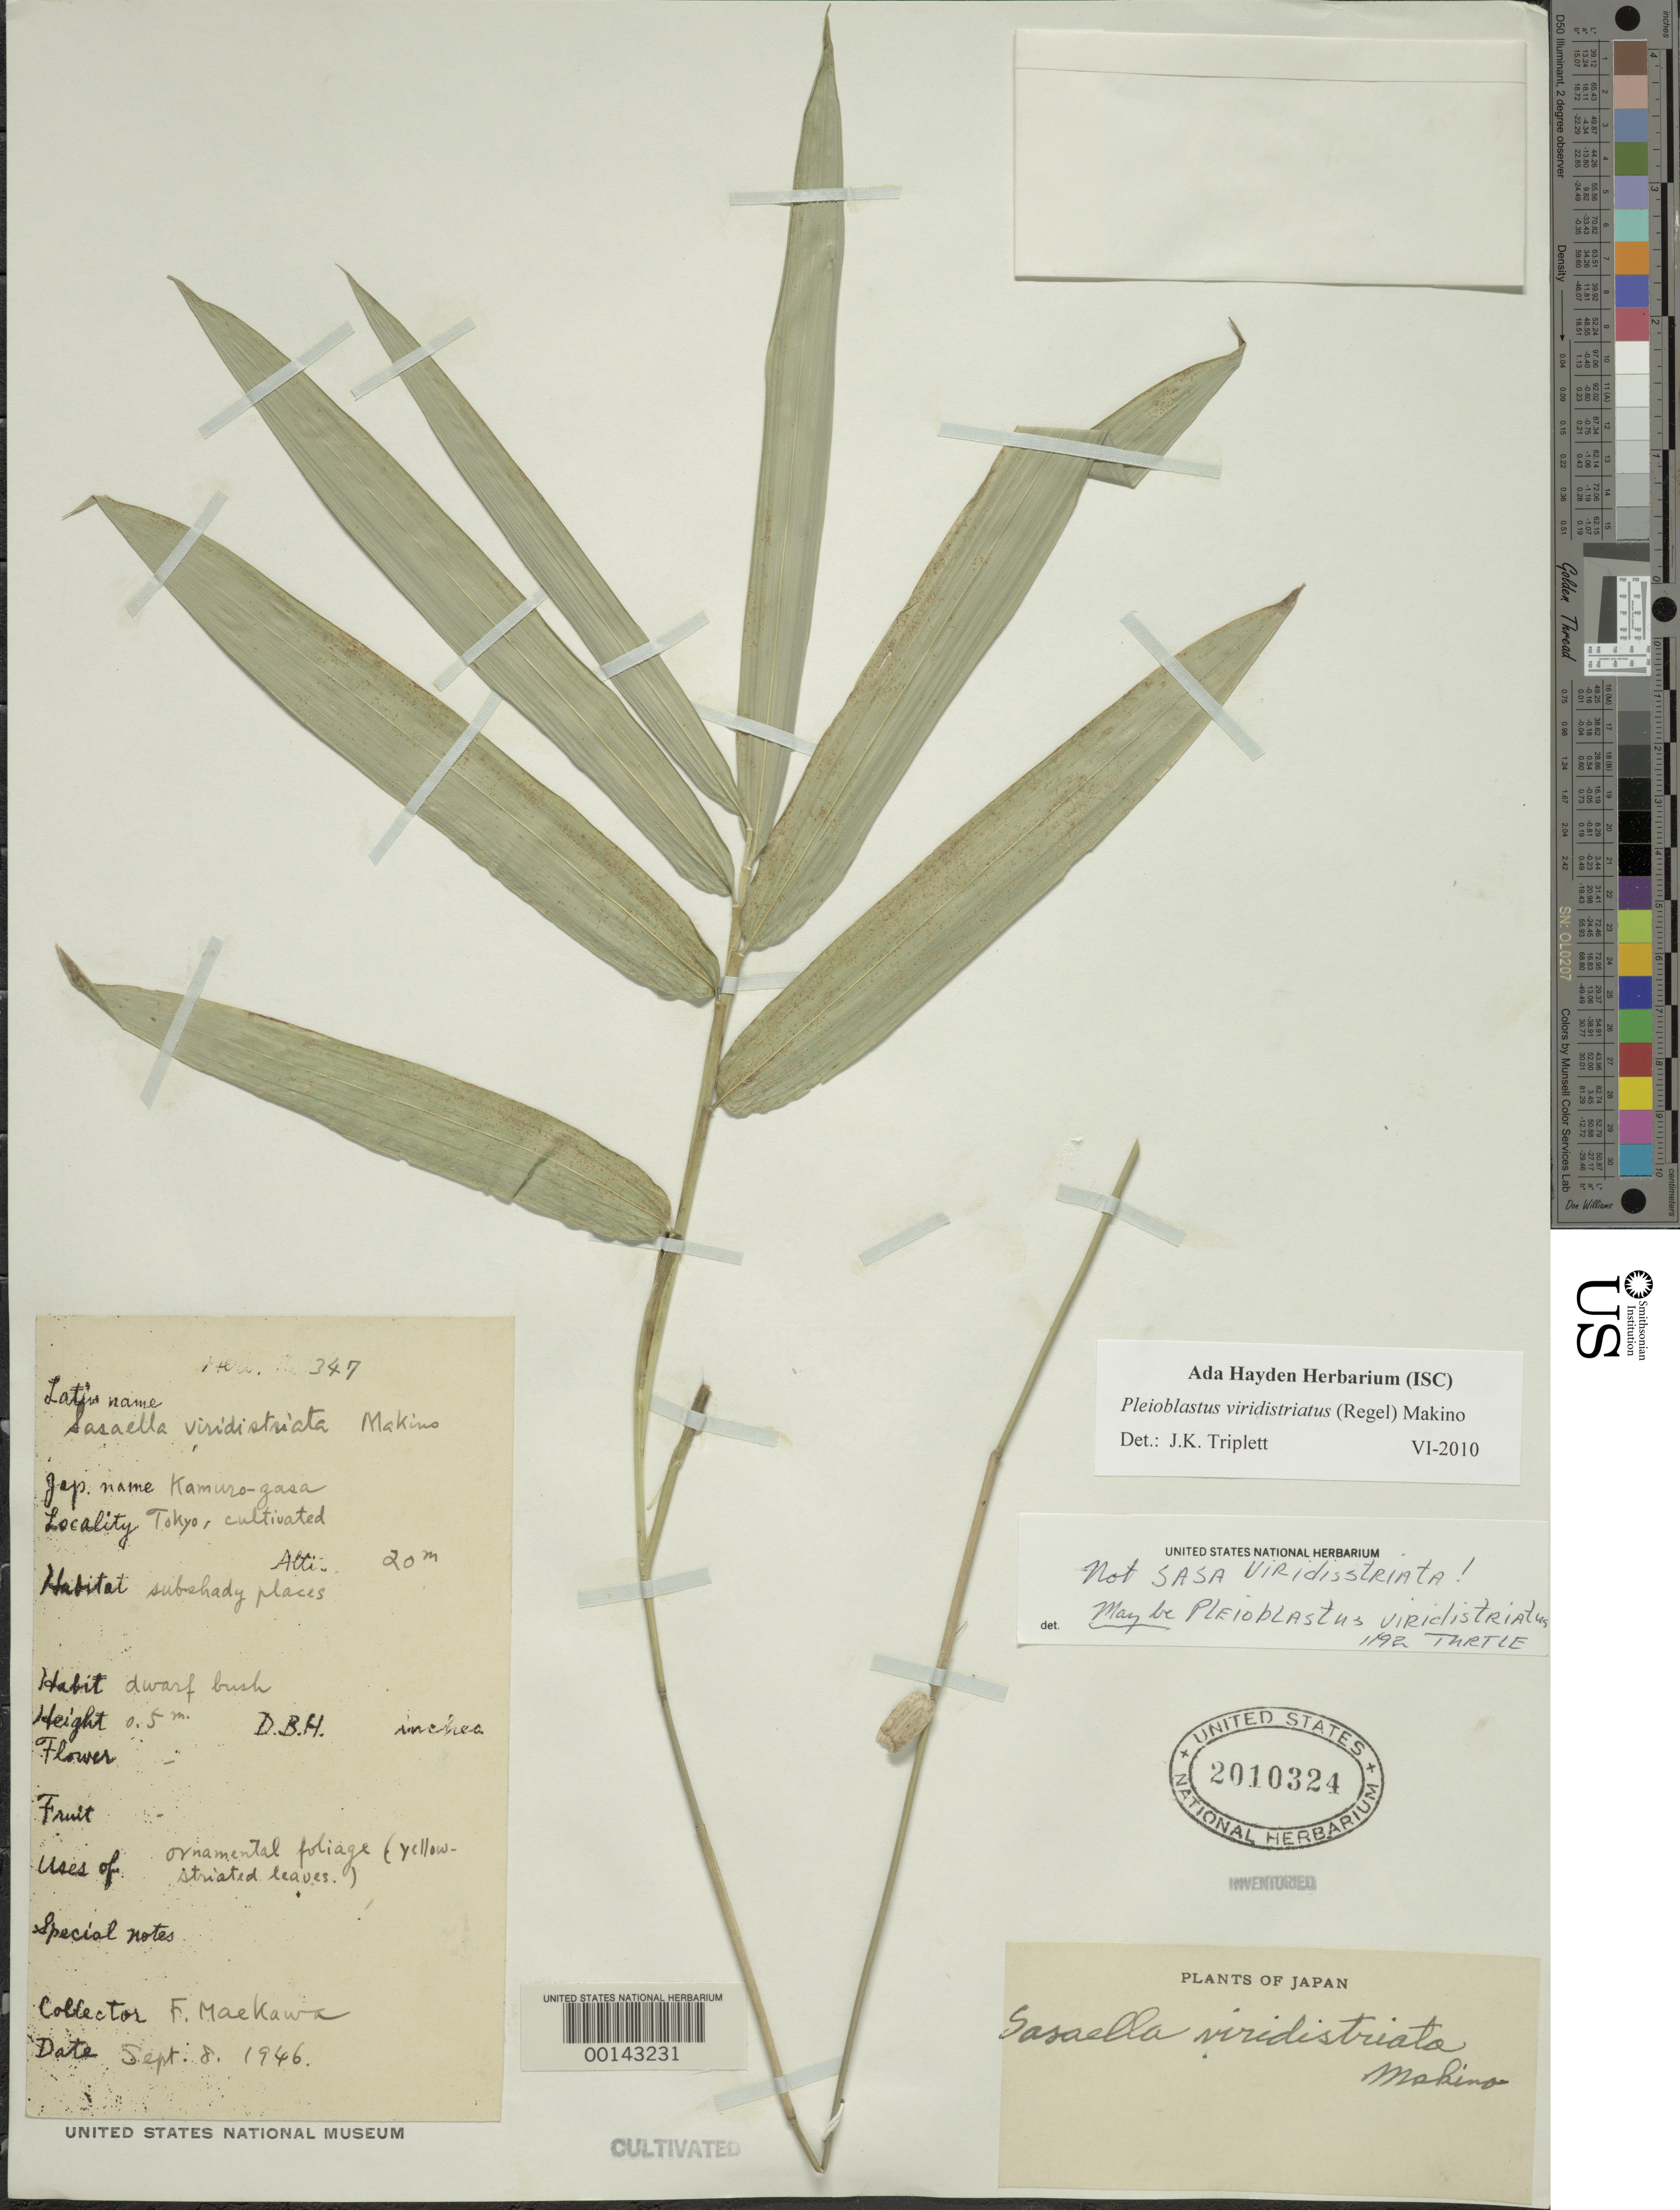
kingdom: Plantae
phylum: Tracheophyta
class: Liliopsida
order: Poales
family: Poaceae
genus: Pleioblastus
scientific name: Pleioblastus viridistriatus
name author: (Regel) Makino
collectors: F. Maekawa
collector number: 347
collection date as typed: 08 Sep 1946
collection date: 1946-09-08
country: Japan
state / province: Tokyo, Federal City of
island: Honshu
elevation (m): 20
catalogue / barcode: US 2010324